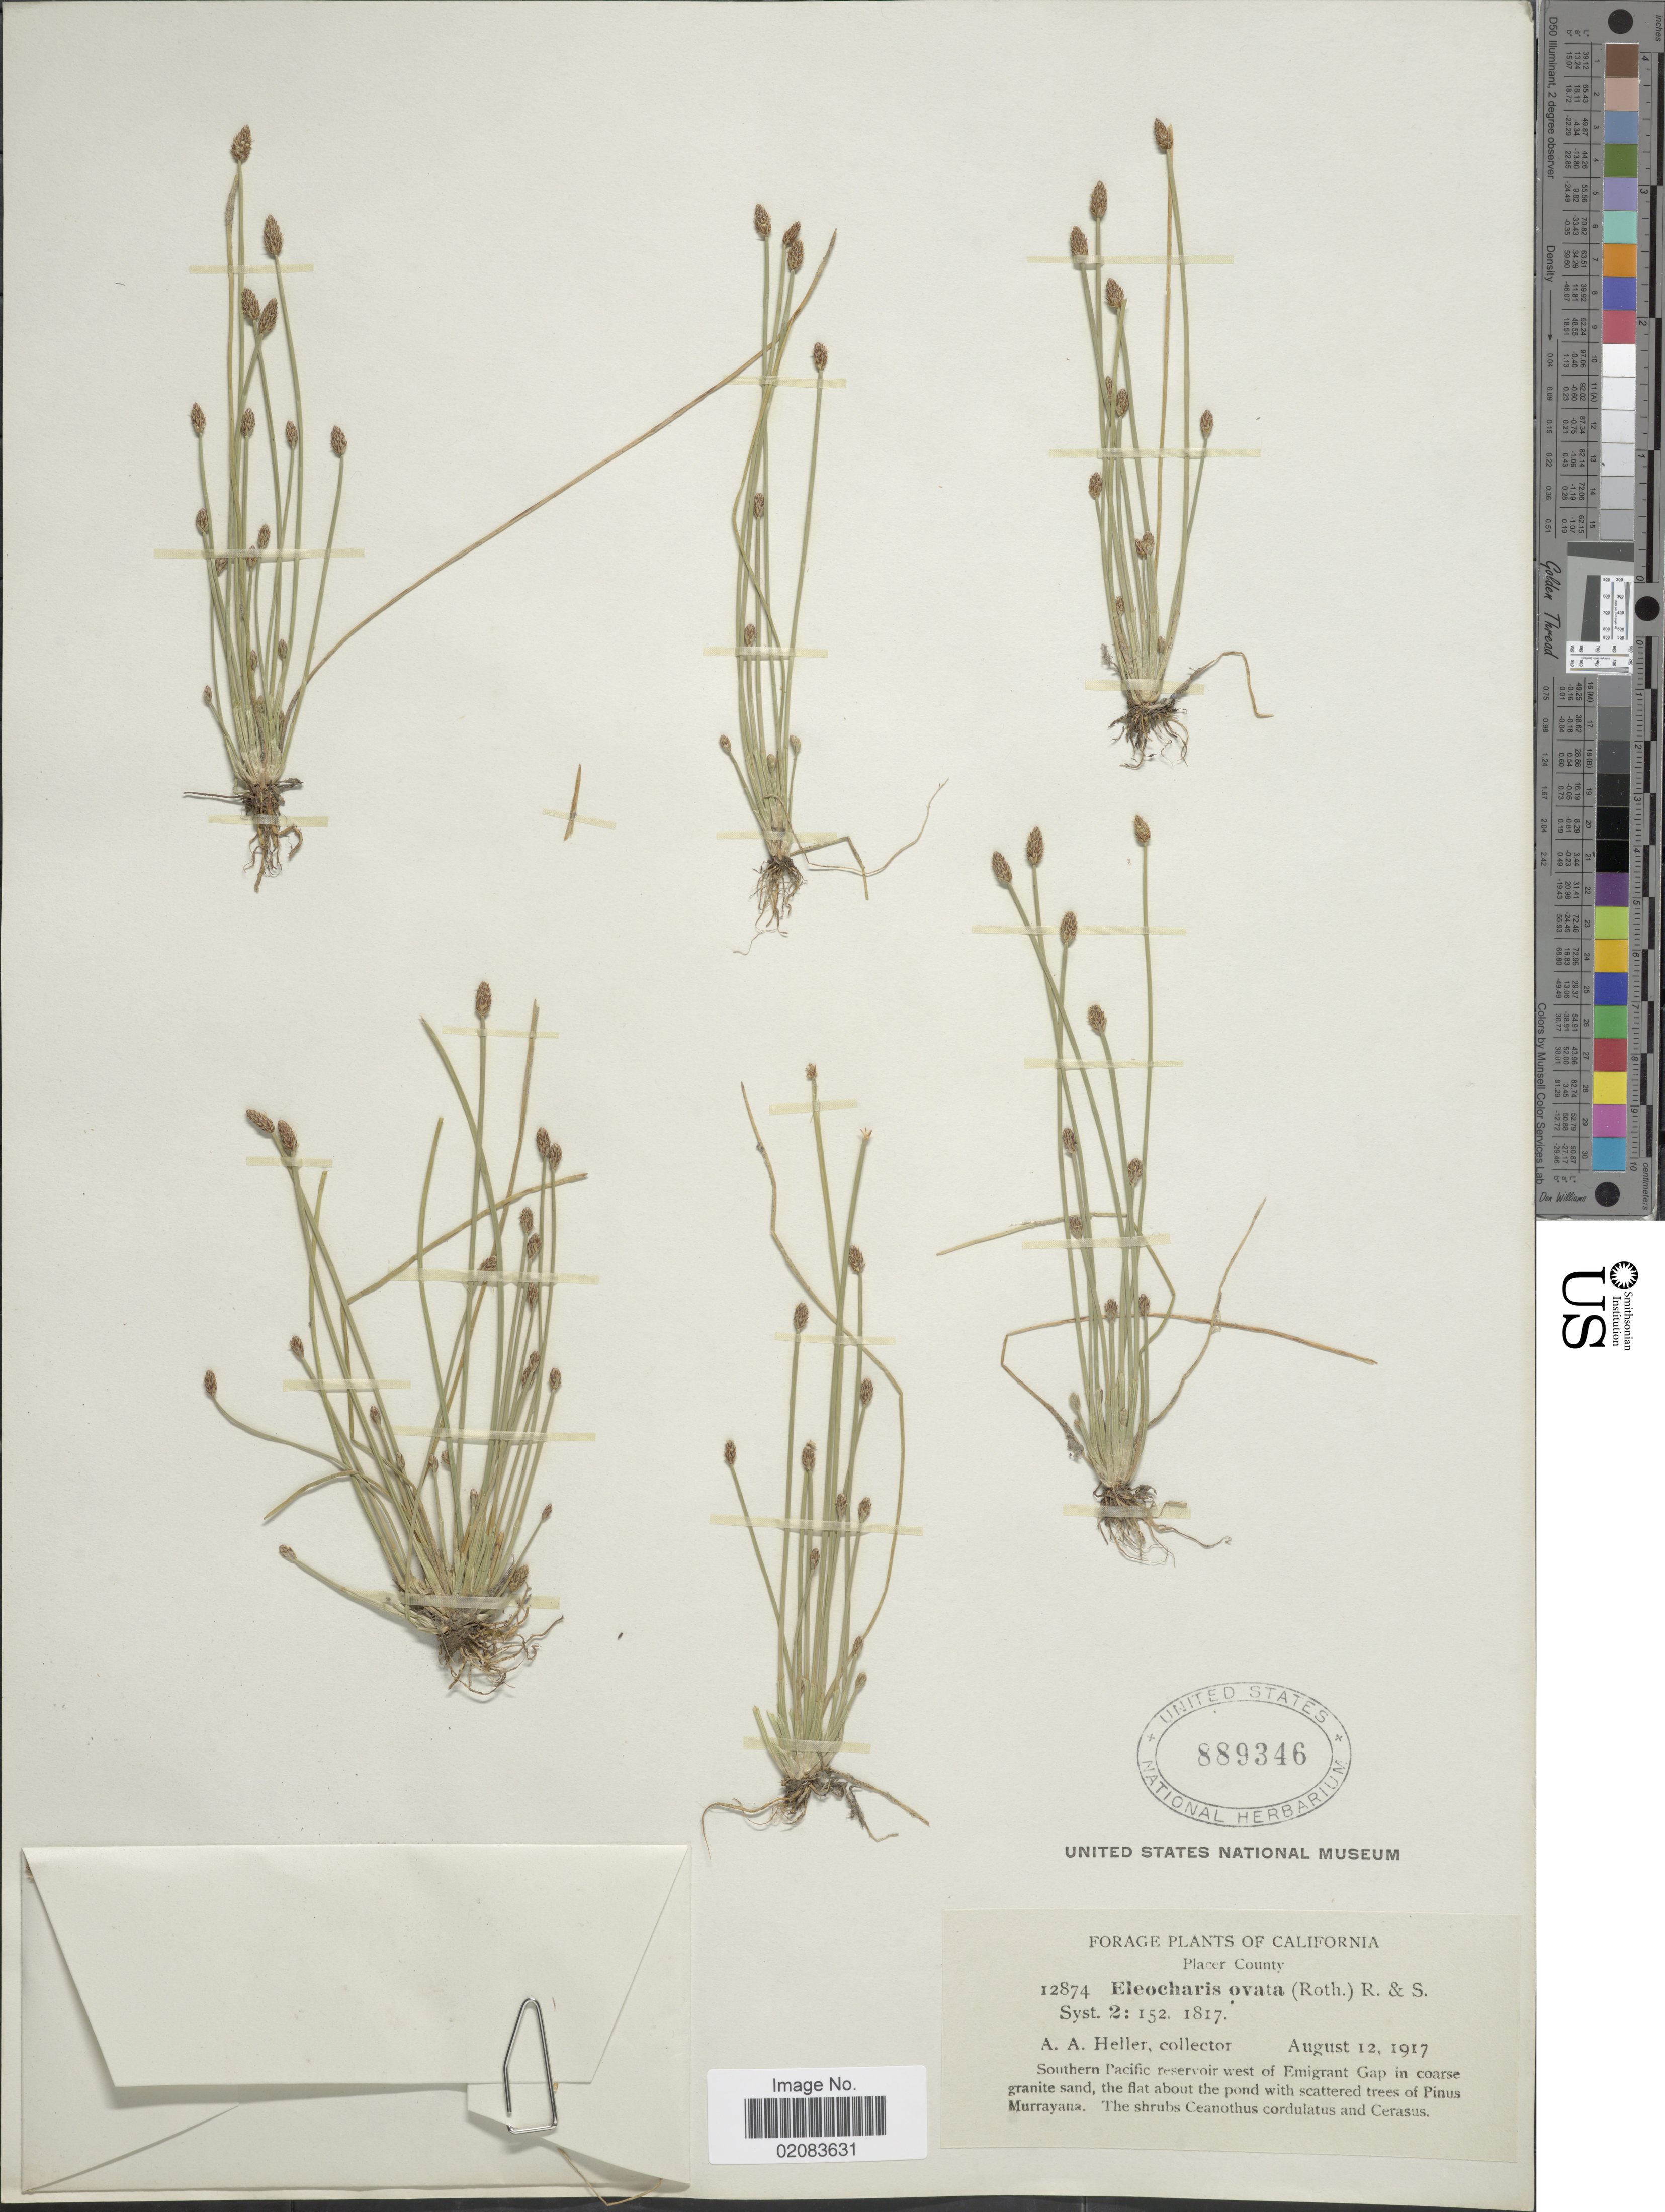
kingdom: Plantae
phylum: Tracheophyta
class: Liliopsida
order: Poales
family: Cyperaceae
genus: Eleocharis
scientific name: Eleocharis obtusa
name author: (Willd.) Schult.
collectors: A. A. Heller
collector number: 12874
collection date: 1917-08-12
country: United States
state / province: California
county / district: Placer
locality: Placer County, southern Pacific reservoir west of Emigrant Gap in coarse granite sand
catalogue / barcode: US 889346